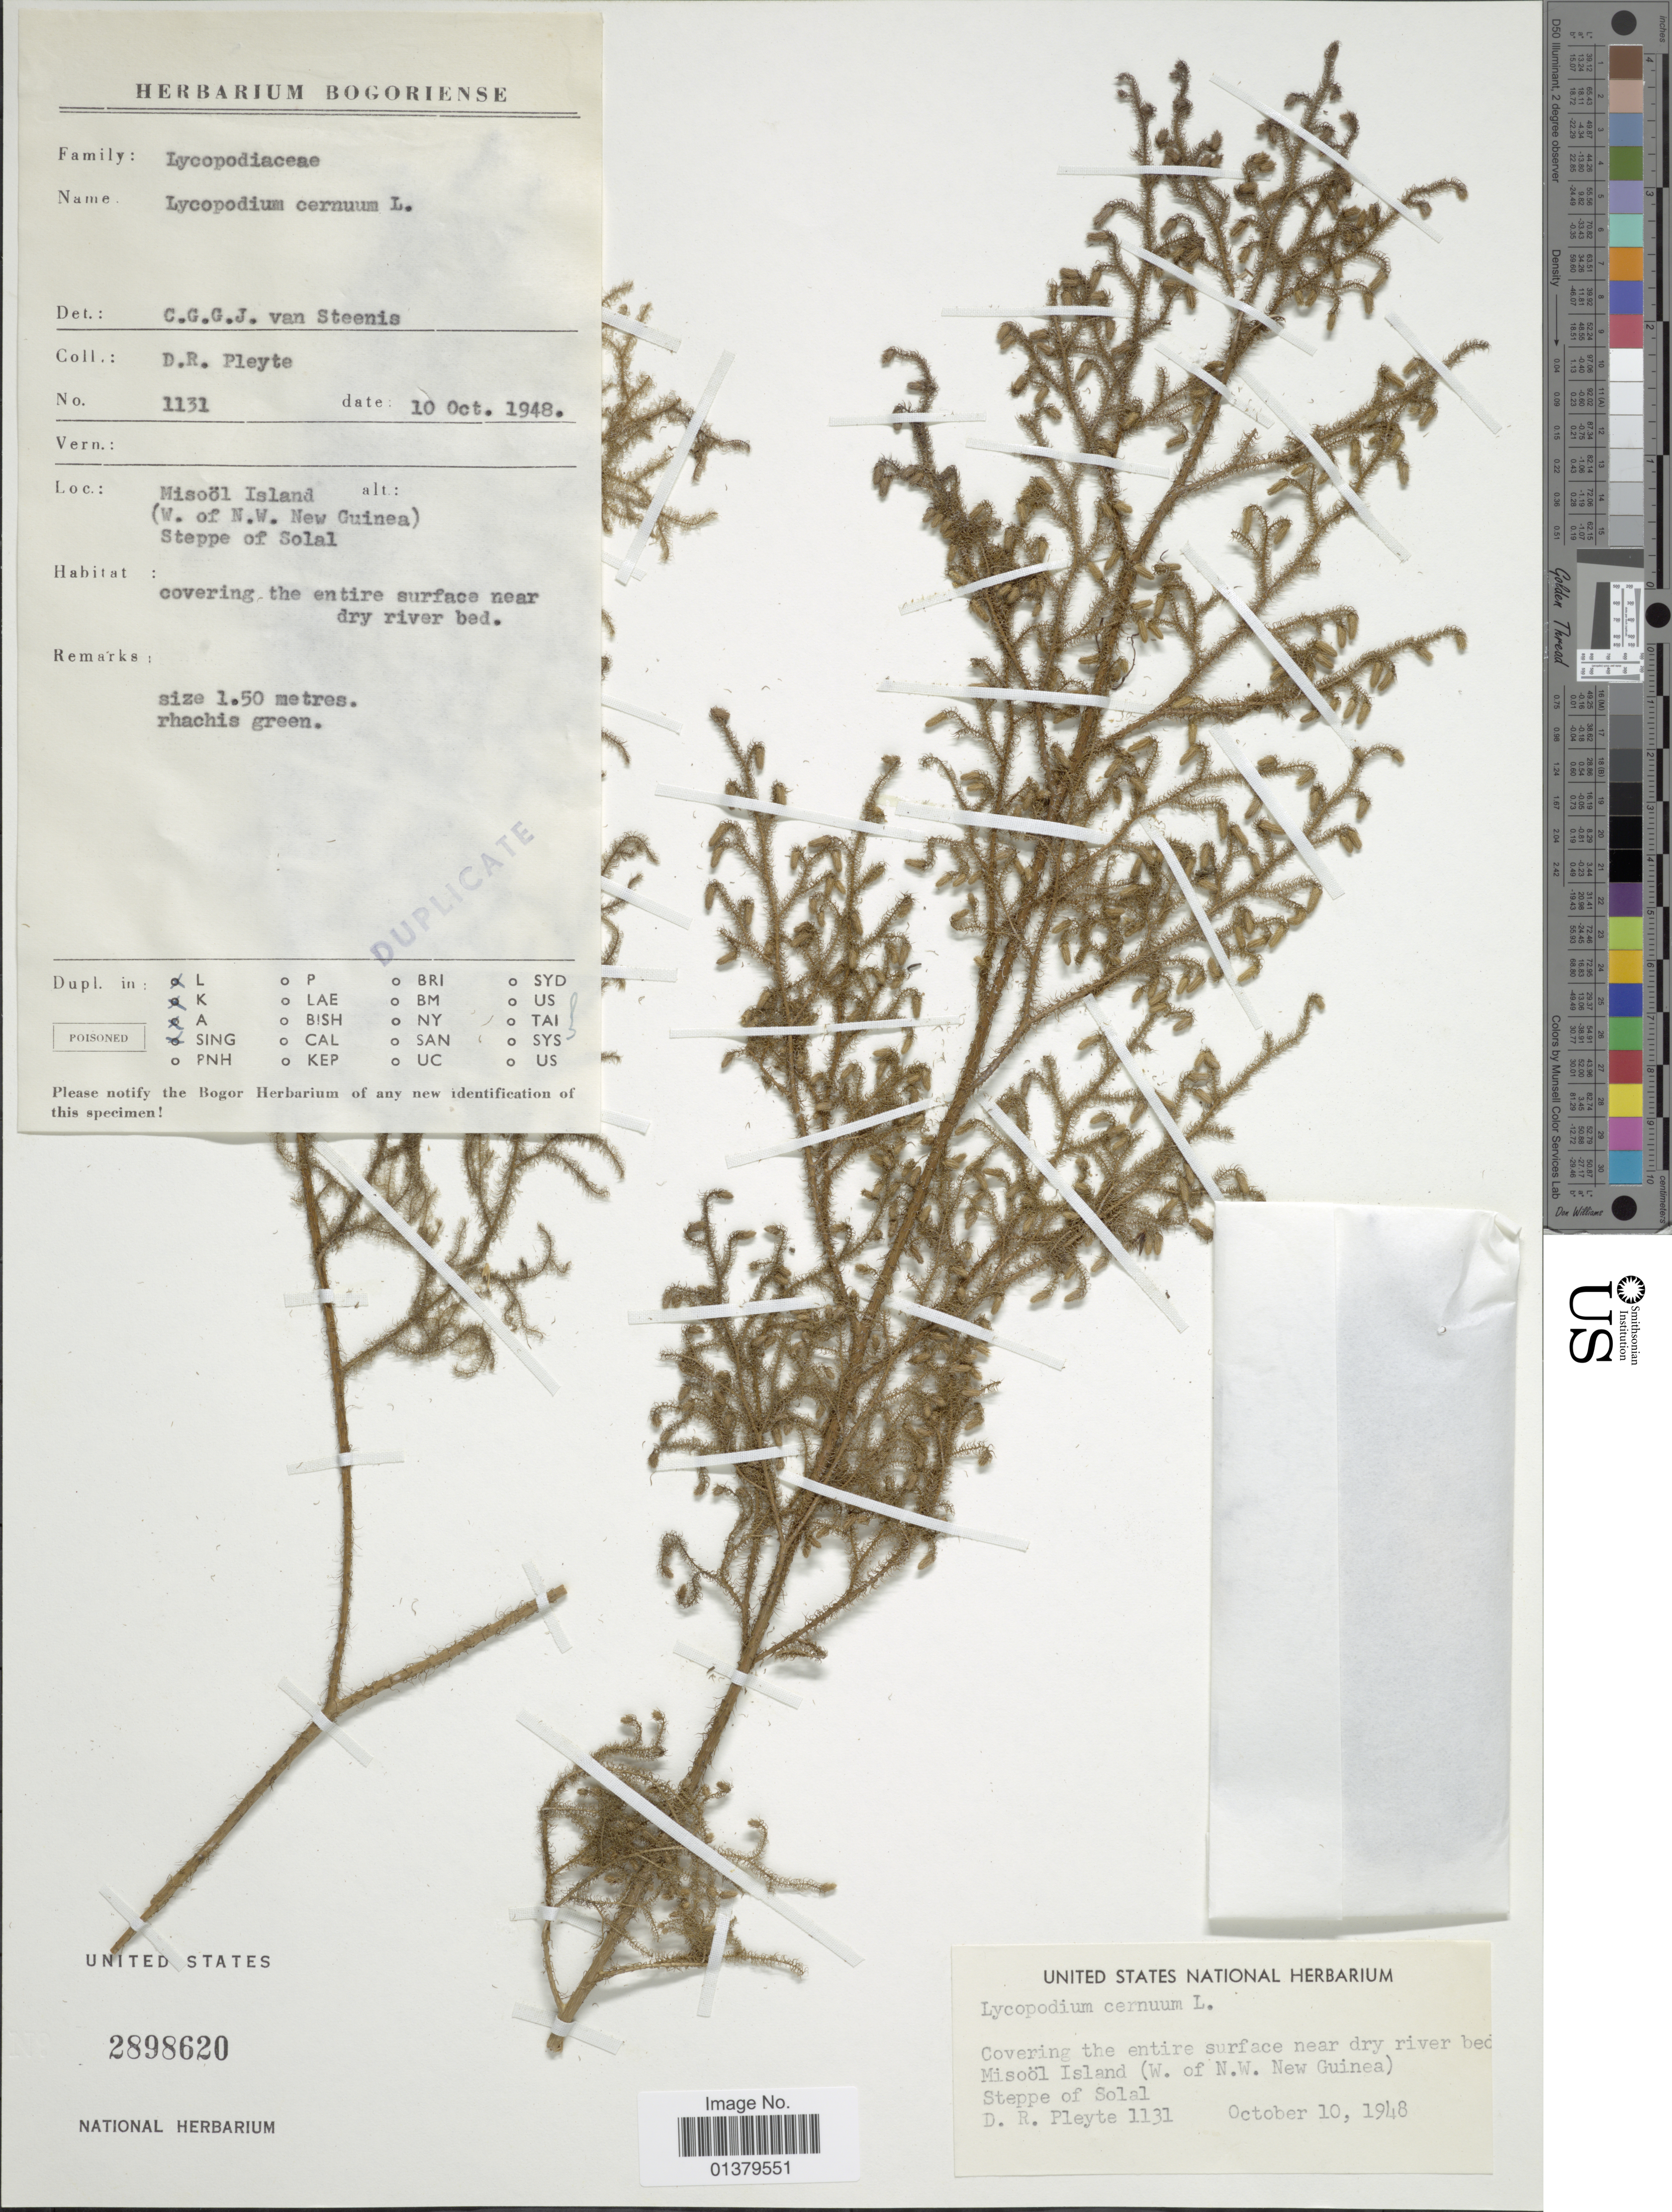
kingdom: Plantae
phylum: Tracheophyta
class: Lycopodiopsida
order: Lycopodiales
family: Lycopodiaceae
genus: Palhinhaea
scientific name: Palhinhaea cernua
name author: (L.) Vasc. & Franco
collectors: D. Pleyte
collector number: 1131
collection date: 1948-10-10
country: Indonesia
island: New Guinea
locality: Misoöl Island (W. of N.W. New Guinea) Steppe of Solal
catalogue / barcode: US 2898620